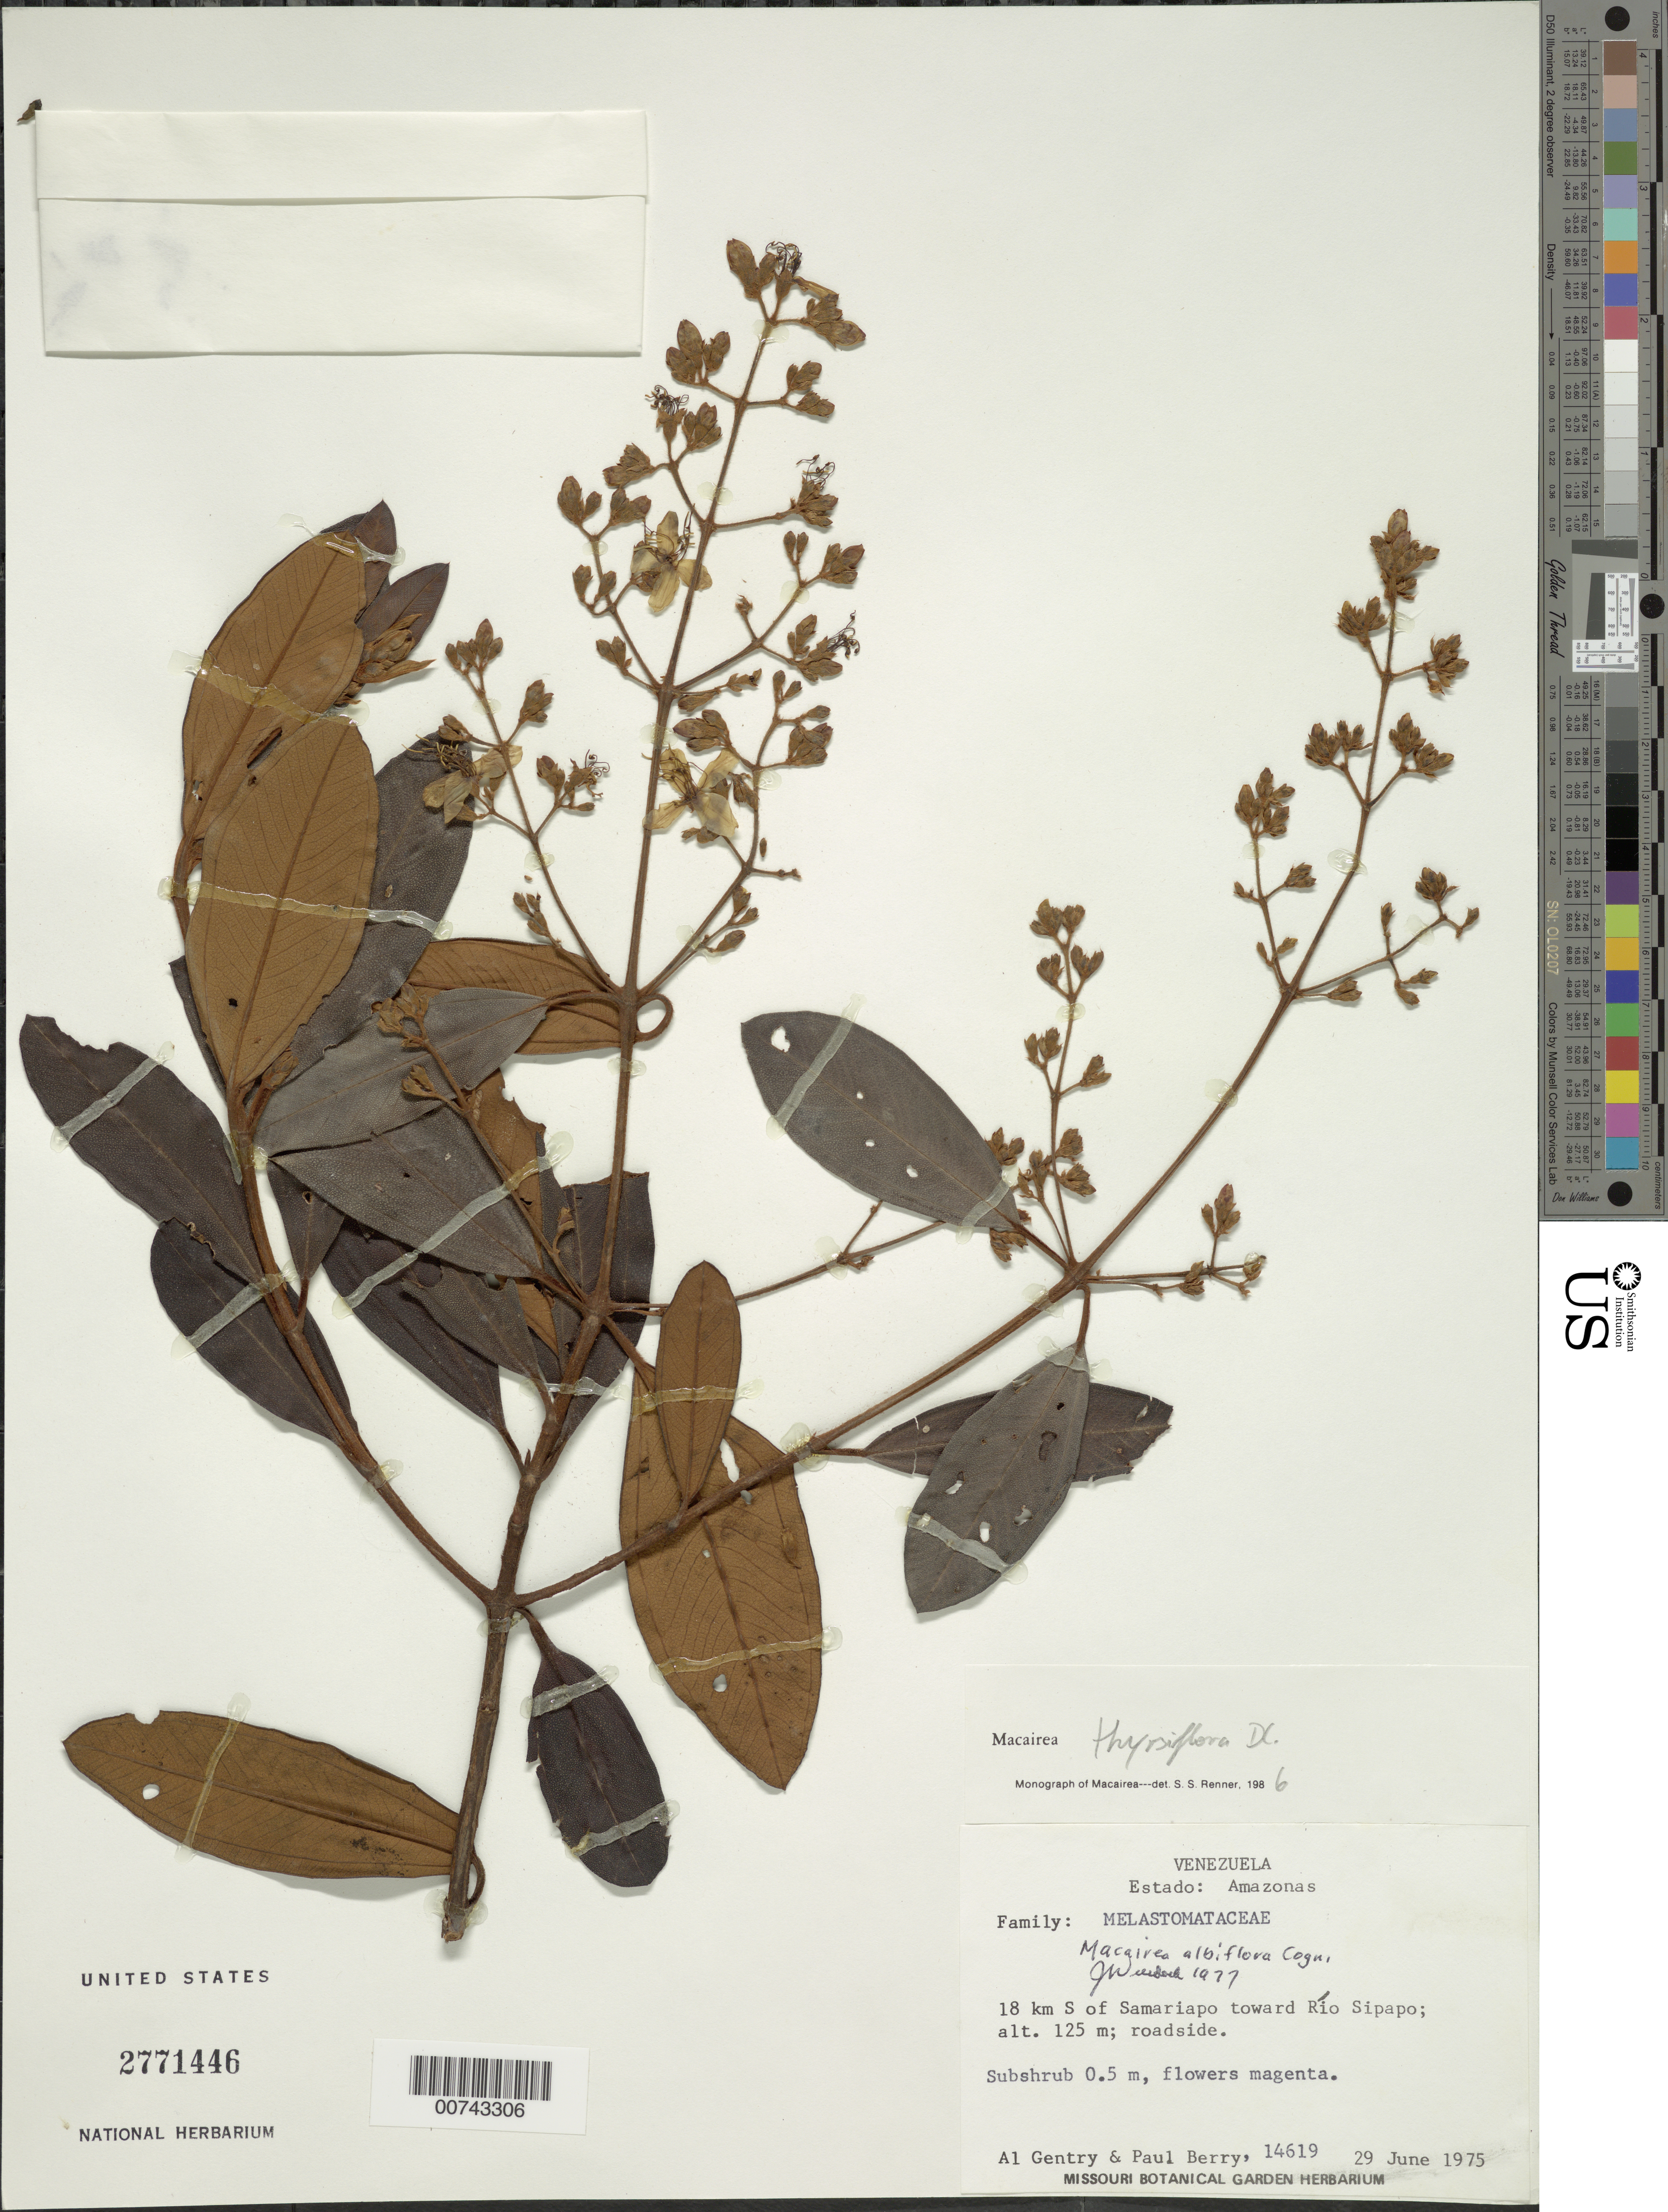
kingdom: Plantae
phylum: Tracheophyta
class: Magnoliopsida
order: Myrtales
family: Melastomataceae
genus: Macairea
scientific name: Macairea thyrsiflora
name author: DC.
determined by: Nunes da Silva, Diego, (RB), Jardim Botanico do Rio de Janeiro - Herbario (BRAZIL)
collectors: A. H. Gentry & P. Berry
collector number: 14619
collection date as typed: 29-Jun-75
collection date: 1975-06-29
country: Venezuela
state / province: Amazonas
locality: Río Sipapo, 18 km S of Samariapo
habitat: Roadside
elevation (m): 125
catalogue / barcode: US 2771446